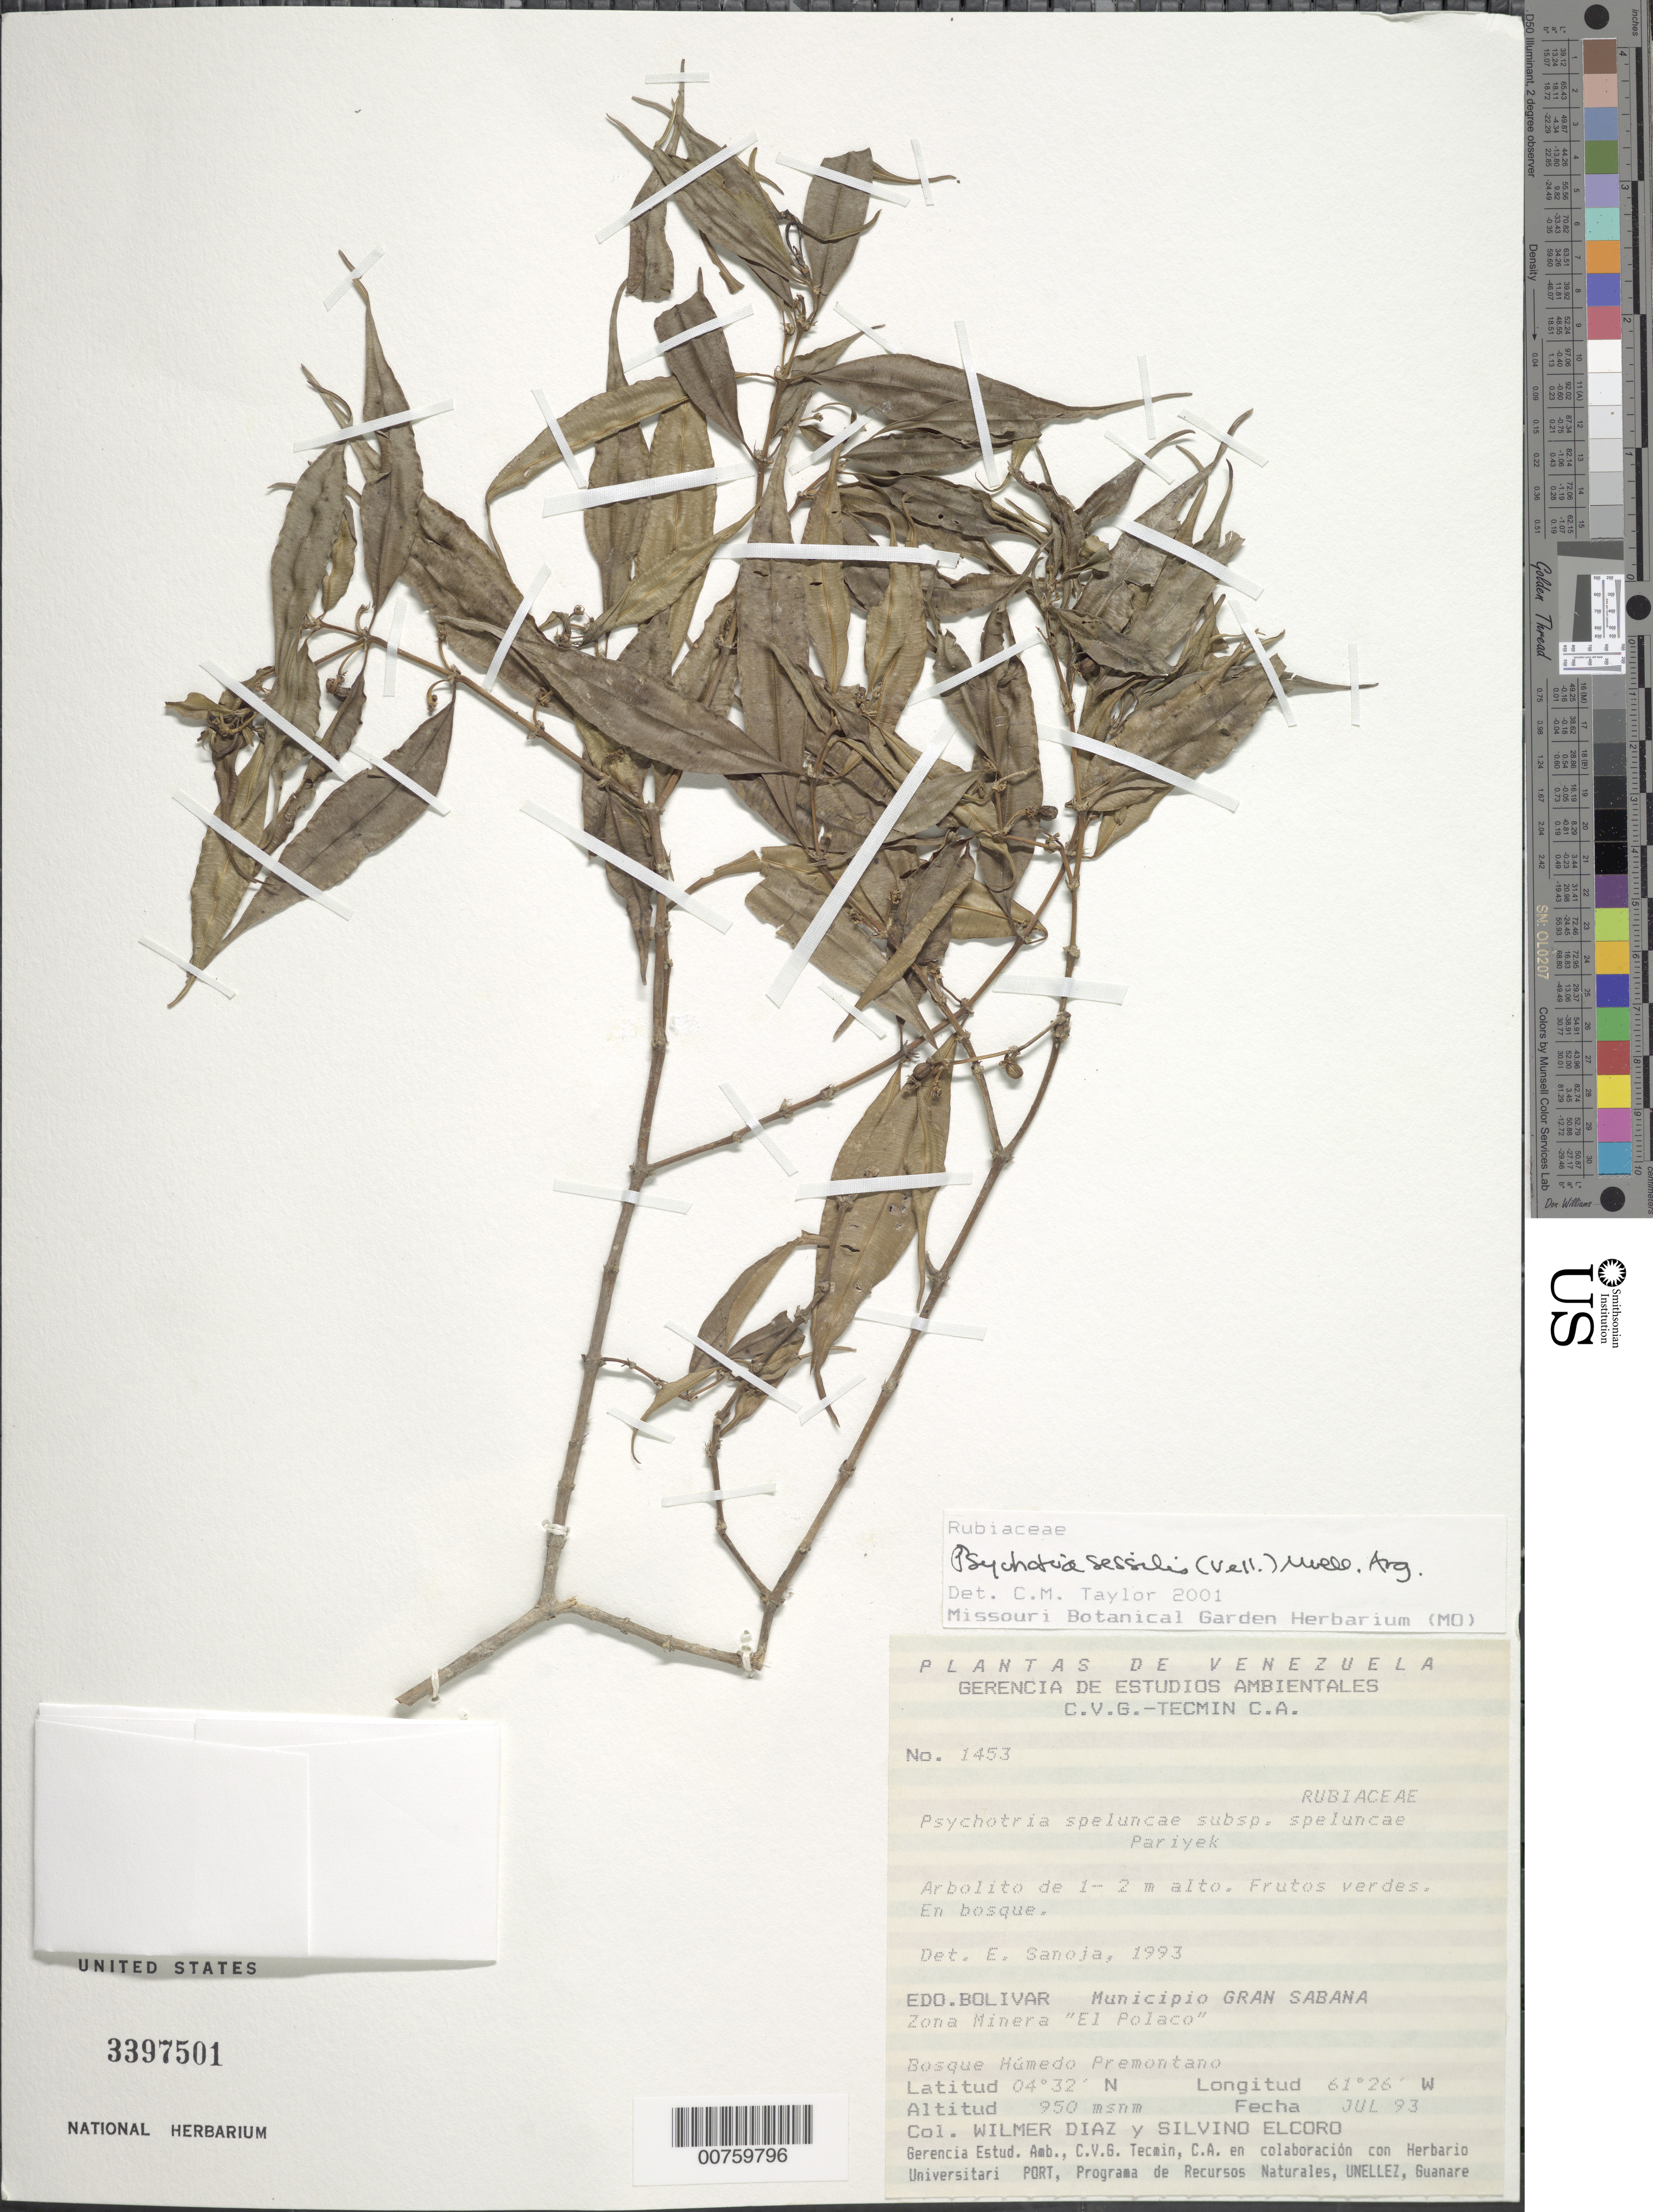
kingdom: Plantae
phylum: Tracheophyta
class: Magnoliopsida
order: Gentianales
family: Rubiaceae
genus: Psychotria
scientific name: Psychotria sessilis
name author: (Vell.) Müll. Arg.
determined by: Taylor, Charlotte M.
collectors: W. Díaz P. & S. Elcoro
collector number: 1453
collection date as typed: Jun-93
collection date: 1993-06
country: Venezuela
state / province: Bolívar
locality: Mun. Gran Sabana, Zona Minera "El Polaco"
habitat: Bosque humedo premontano; en bosque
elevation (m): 950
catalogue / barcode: US 3397501